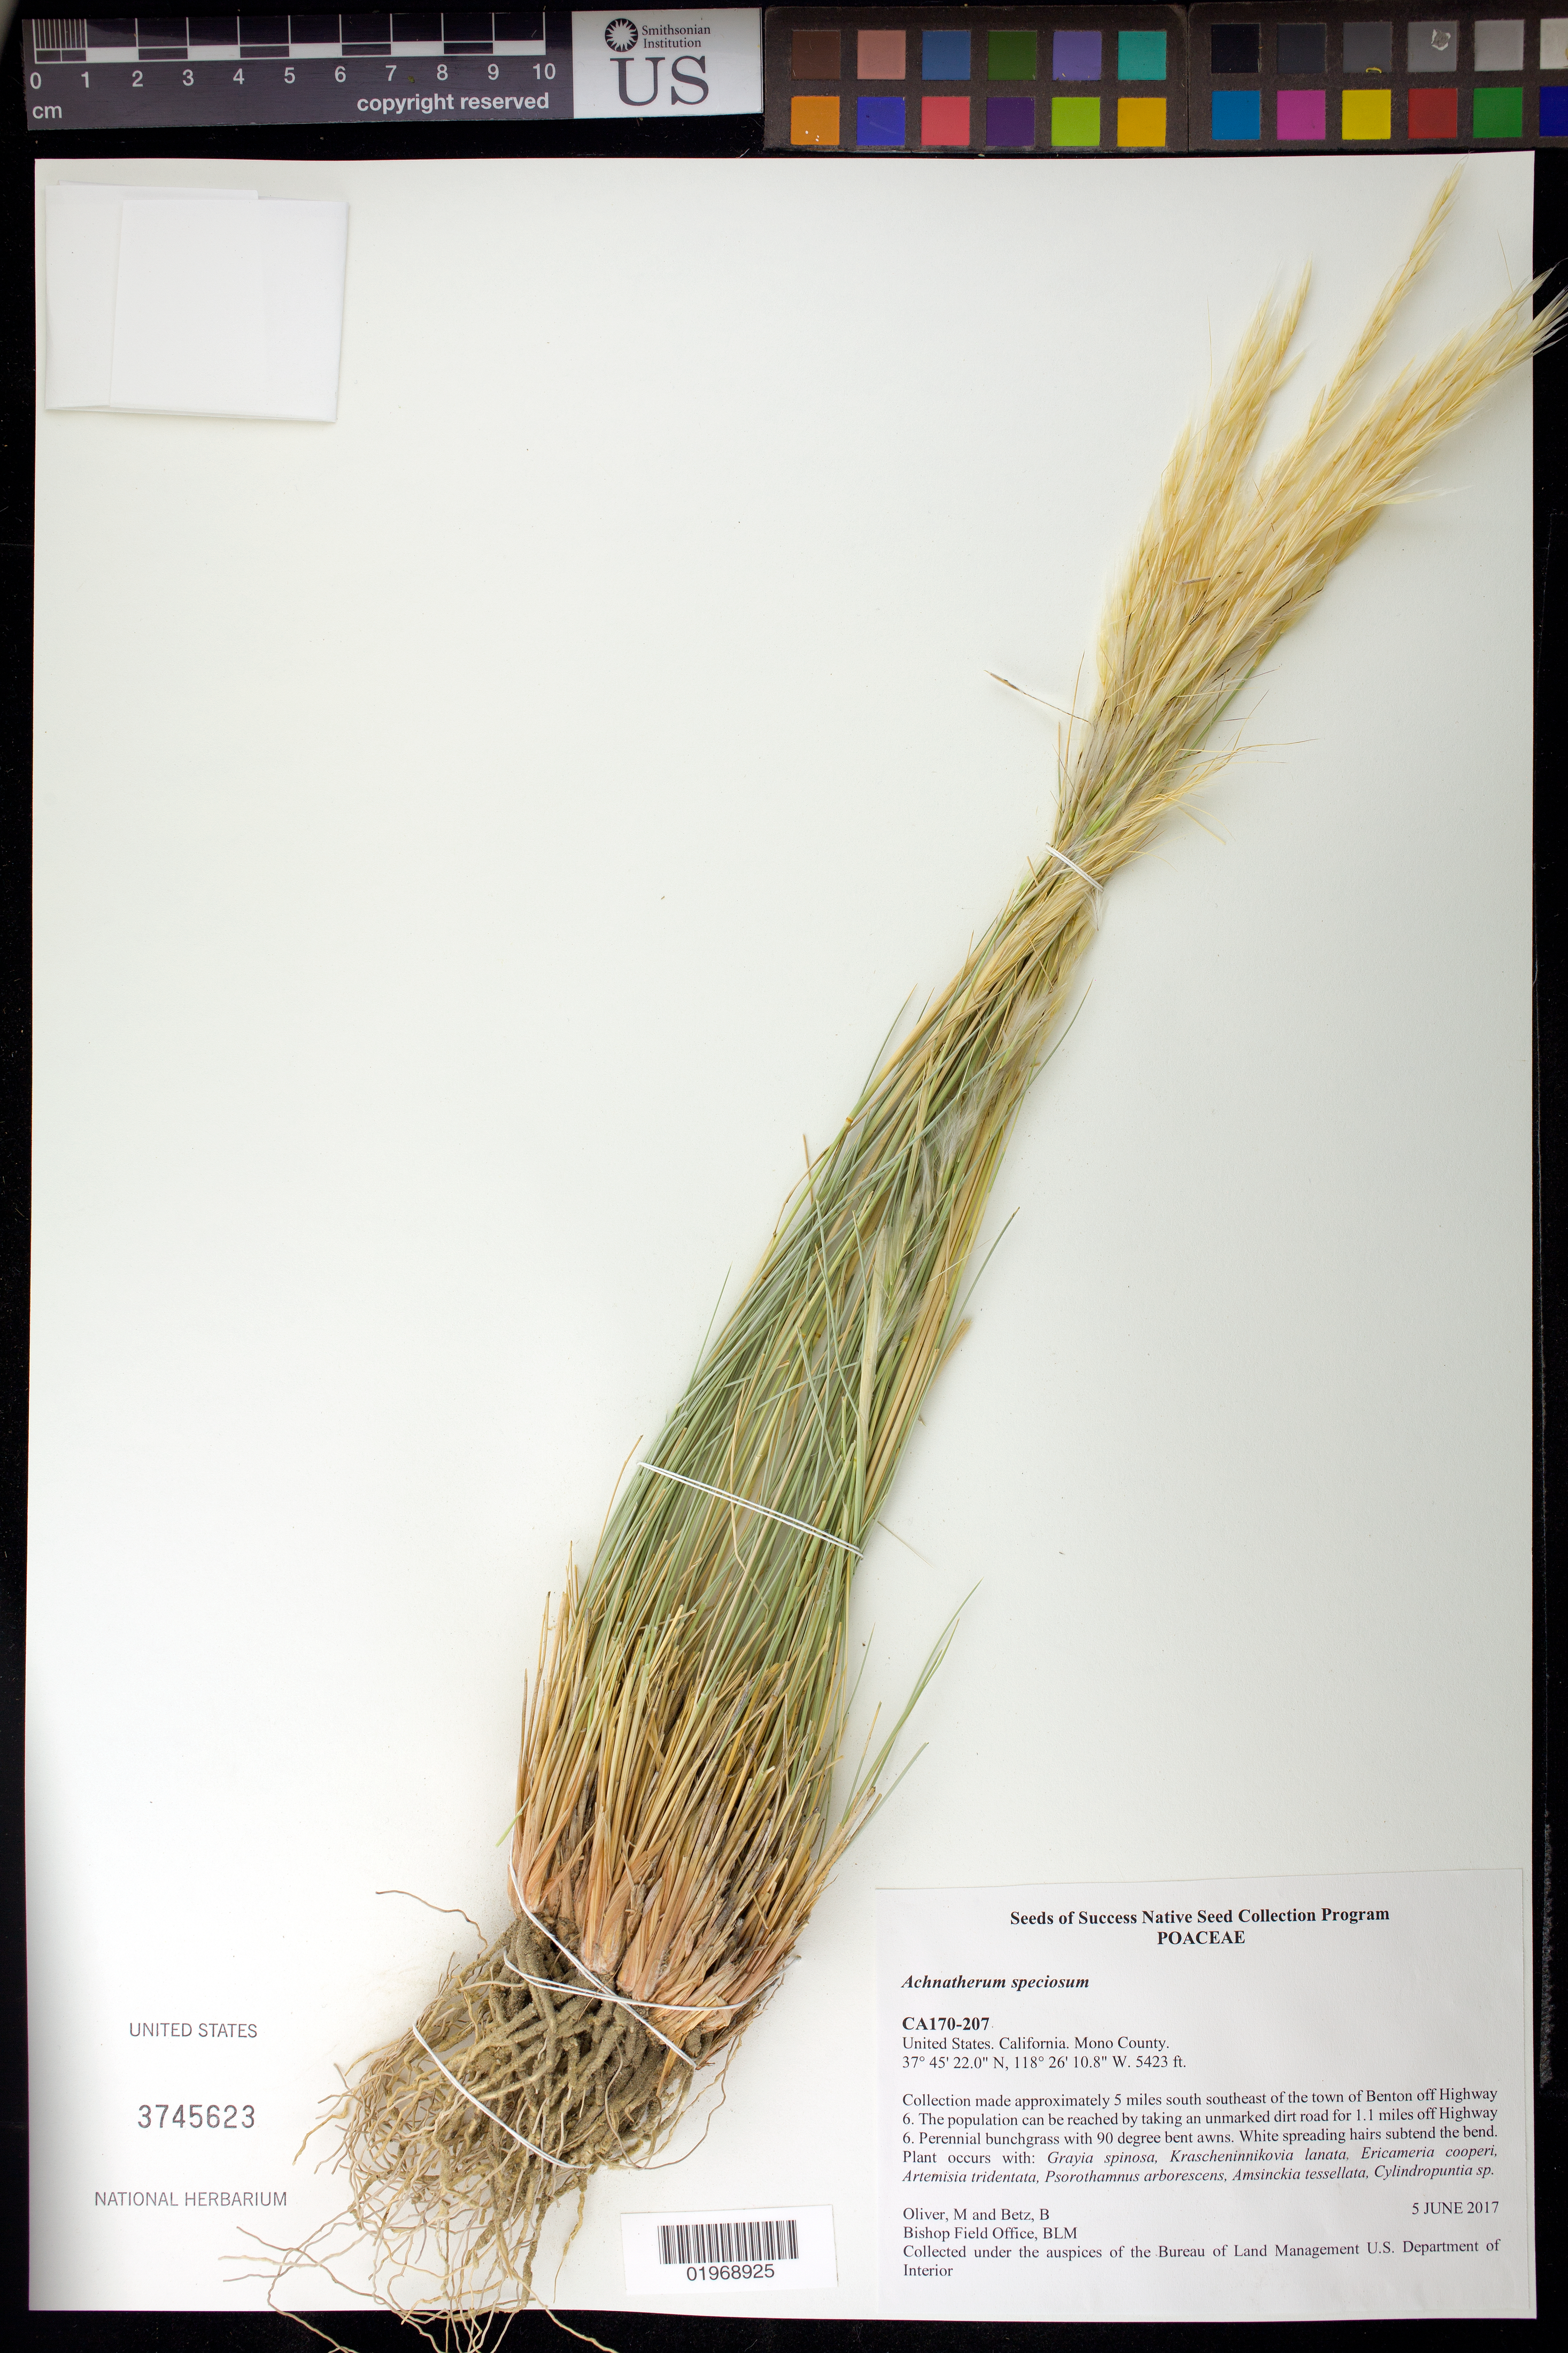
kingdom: Plantae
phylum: Tracheophyta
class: Liliopsida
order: Poales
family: Poaceae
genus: Pappostipa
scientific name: Pappostipa speciosa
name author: (Trin. & Rupr.) Romasch.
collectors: M. Oliver & B. Betz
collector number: CA170-207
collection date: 2017-06-05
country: United States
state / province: California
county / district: Mono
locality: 5 miles SSE of Benton, 1.1 miles off Hwy 6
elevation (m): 1653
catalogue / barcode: US 3745623